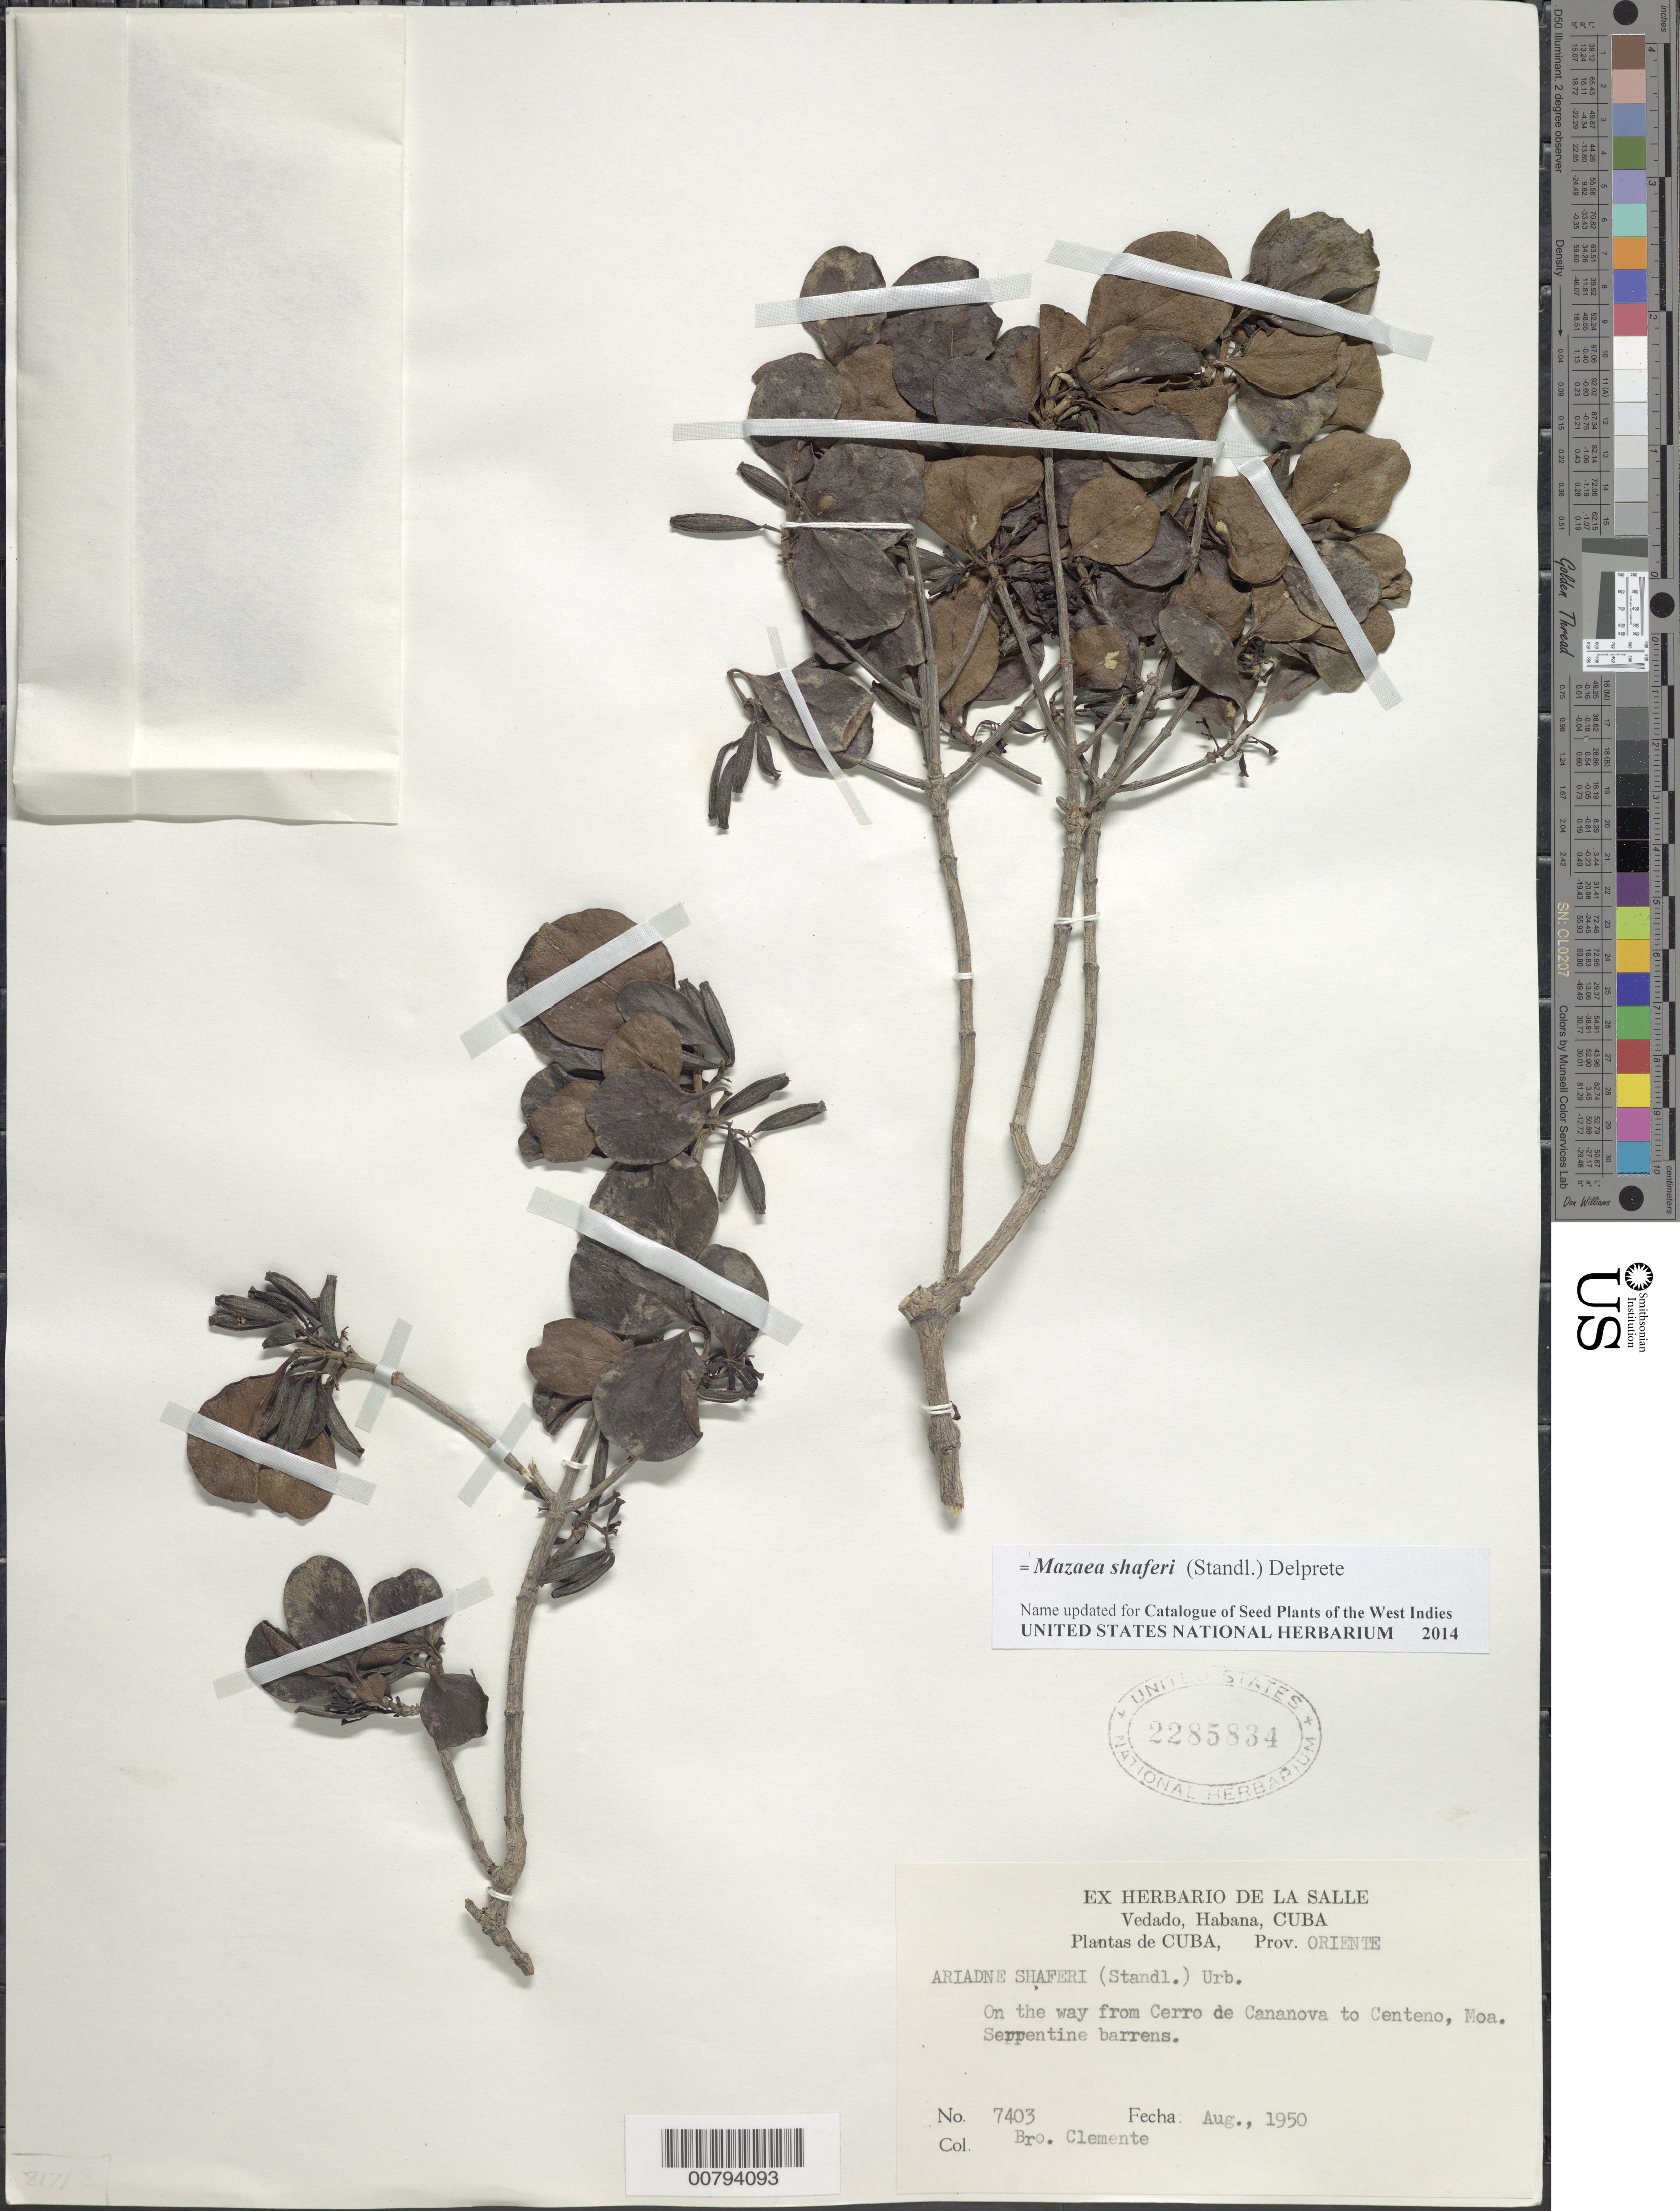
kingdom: Plantae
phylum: Tracheophyta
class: Magnoliopsida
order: Gentianales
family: Rubiaceae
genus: Mazaea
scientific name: Mazaea shaferi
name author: (Standl.) Delprete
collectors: Bro. Clemente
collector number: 7403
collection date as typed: Aug 1950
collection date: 1950-08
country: Cuba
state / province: Oriente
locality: On way from Cerro de Cananova to Centeno, Moa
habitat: Serpentine barrens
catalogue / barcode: US 2285834